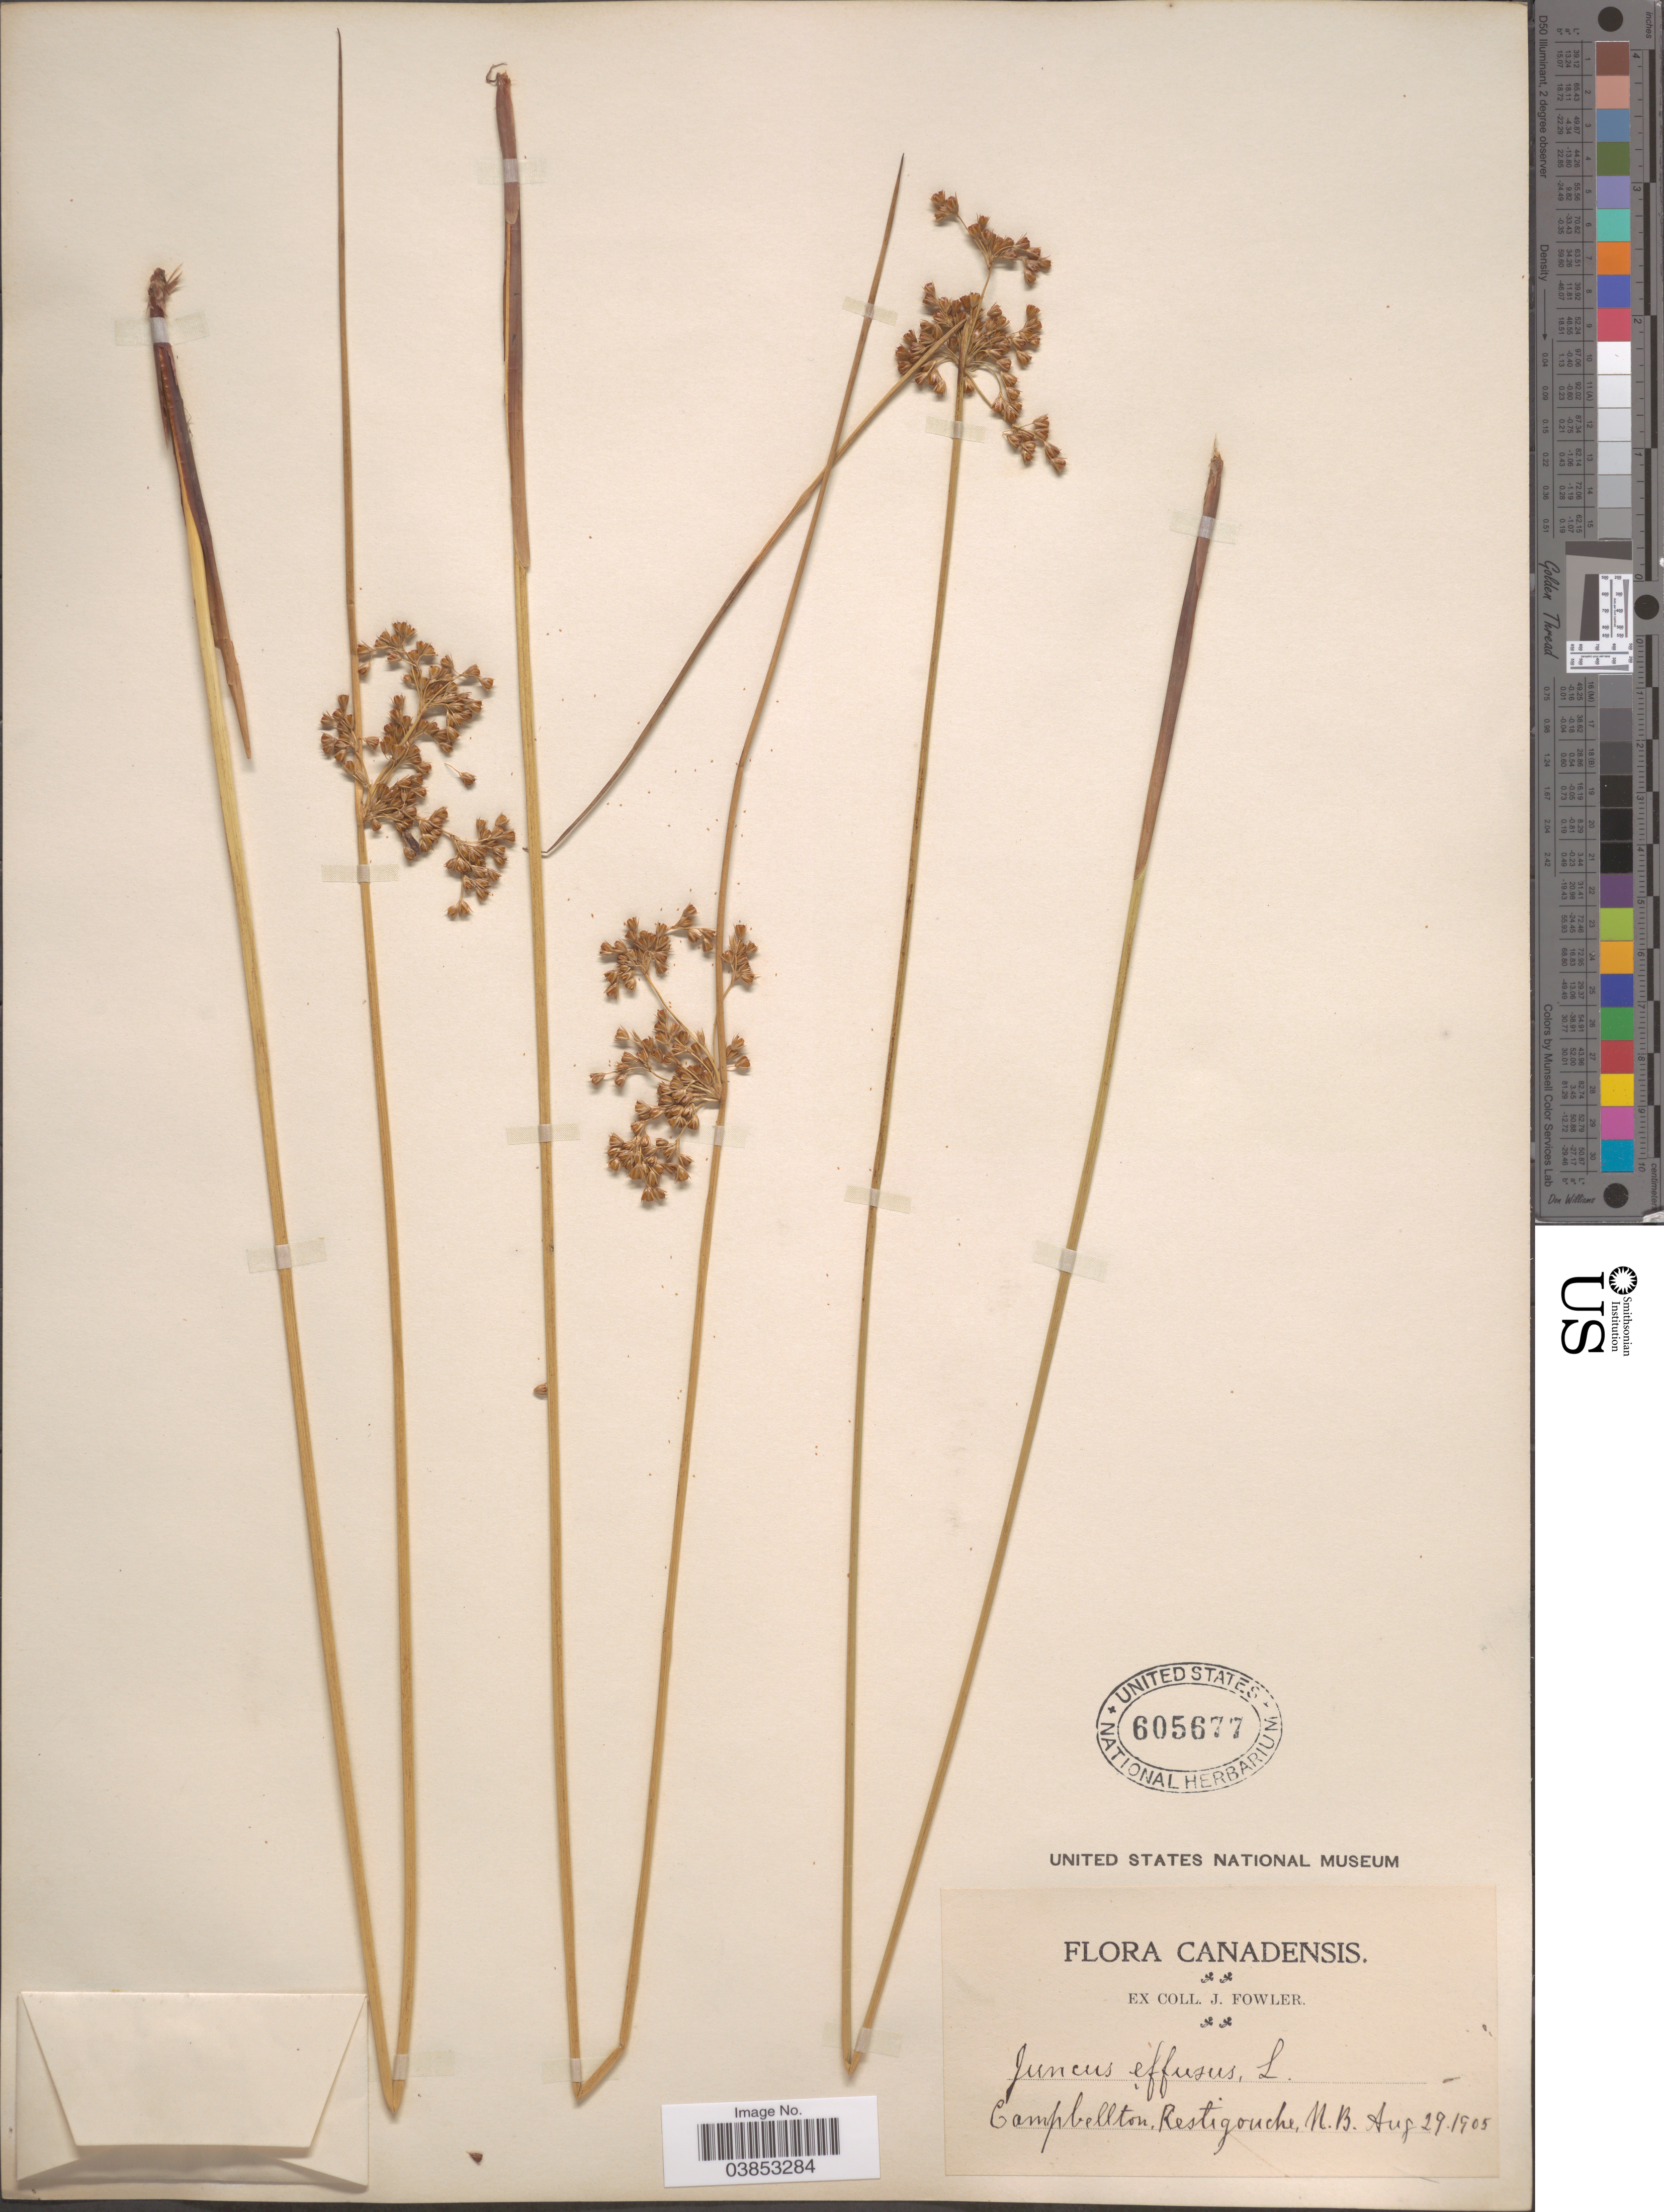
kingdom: Plantae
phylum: Tracheophyta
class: Liliopsida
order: Poales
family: Juncaceae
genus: Juncus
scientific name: Juncus effusus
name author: L.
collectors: J. Fowler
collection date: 1905-08-29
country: Canada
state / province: New Brunswick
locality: Campbellton, Restigouche.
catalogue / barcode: US 605677